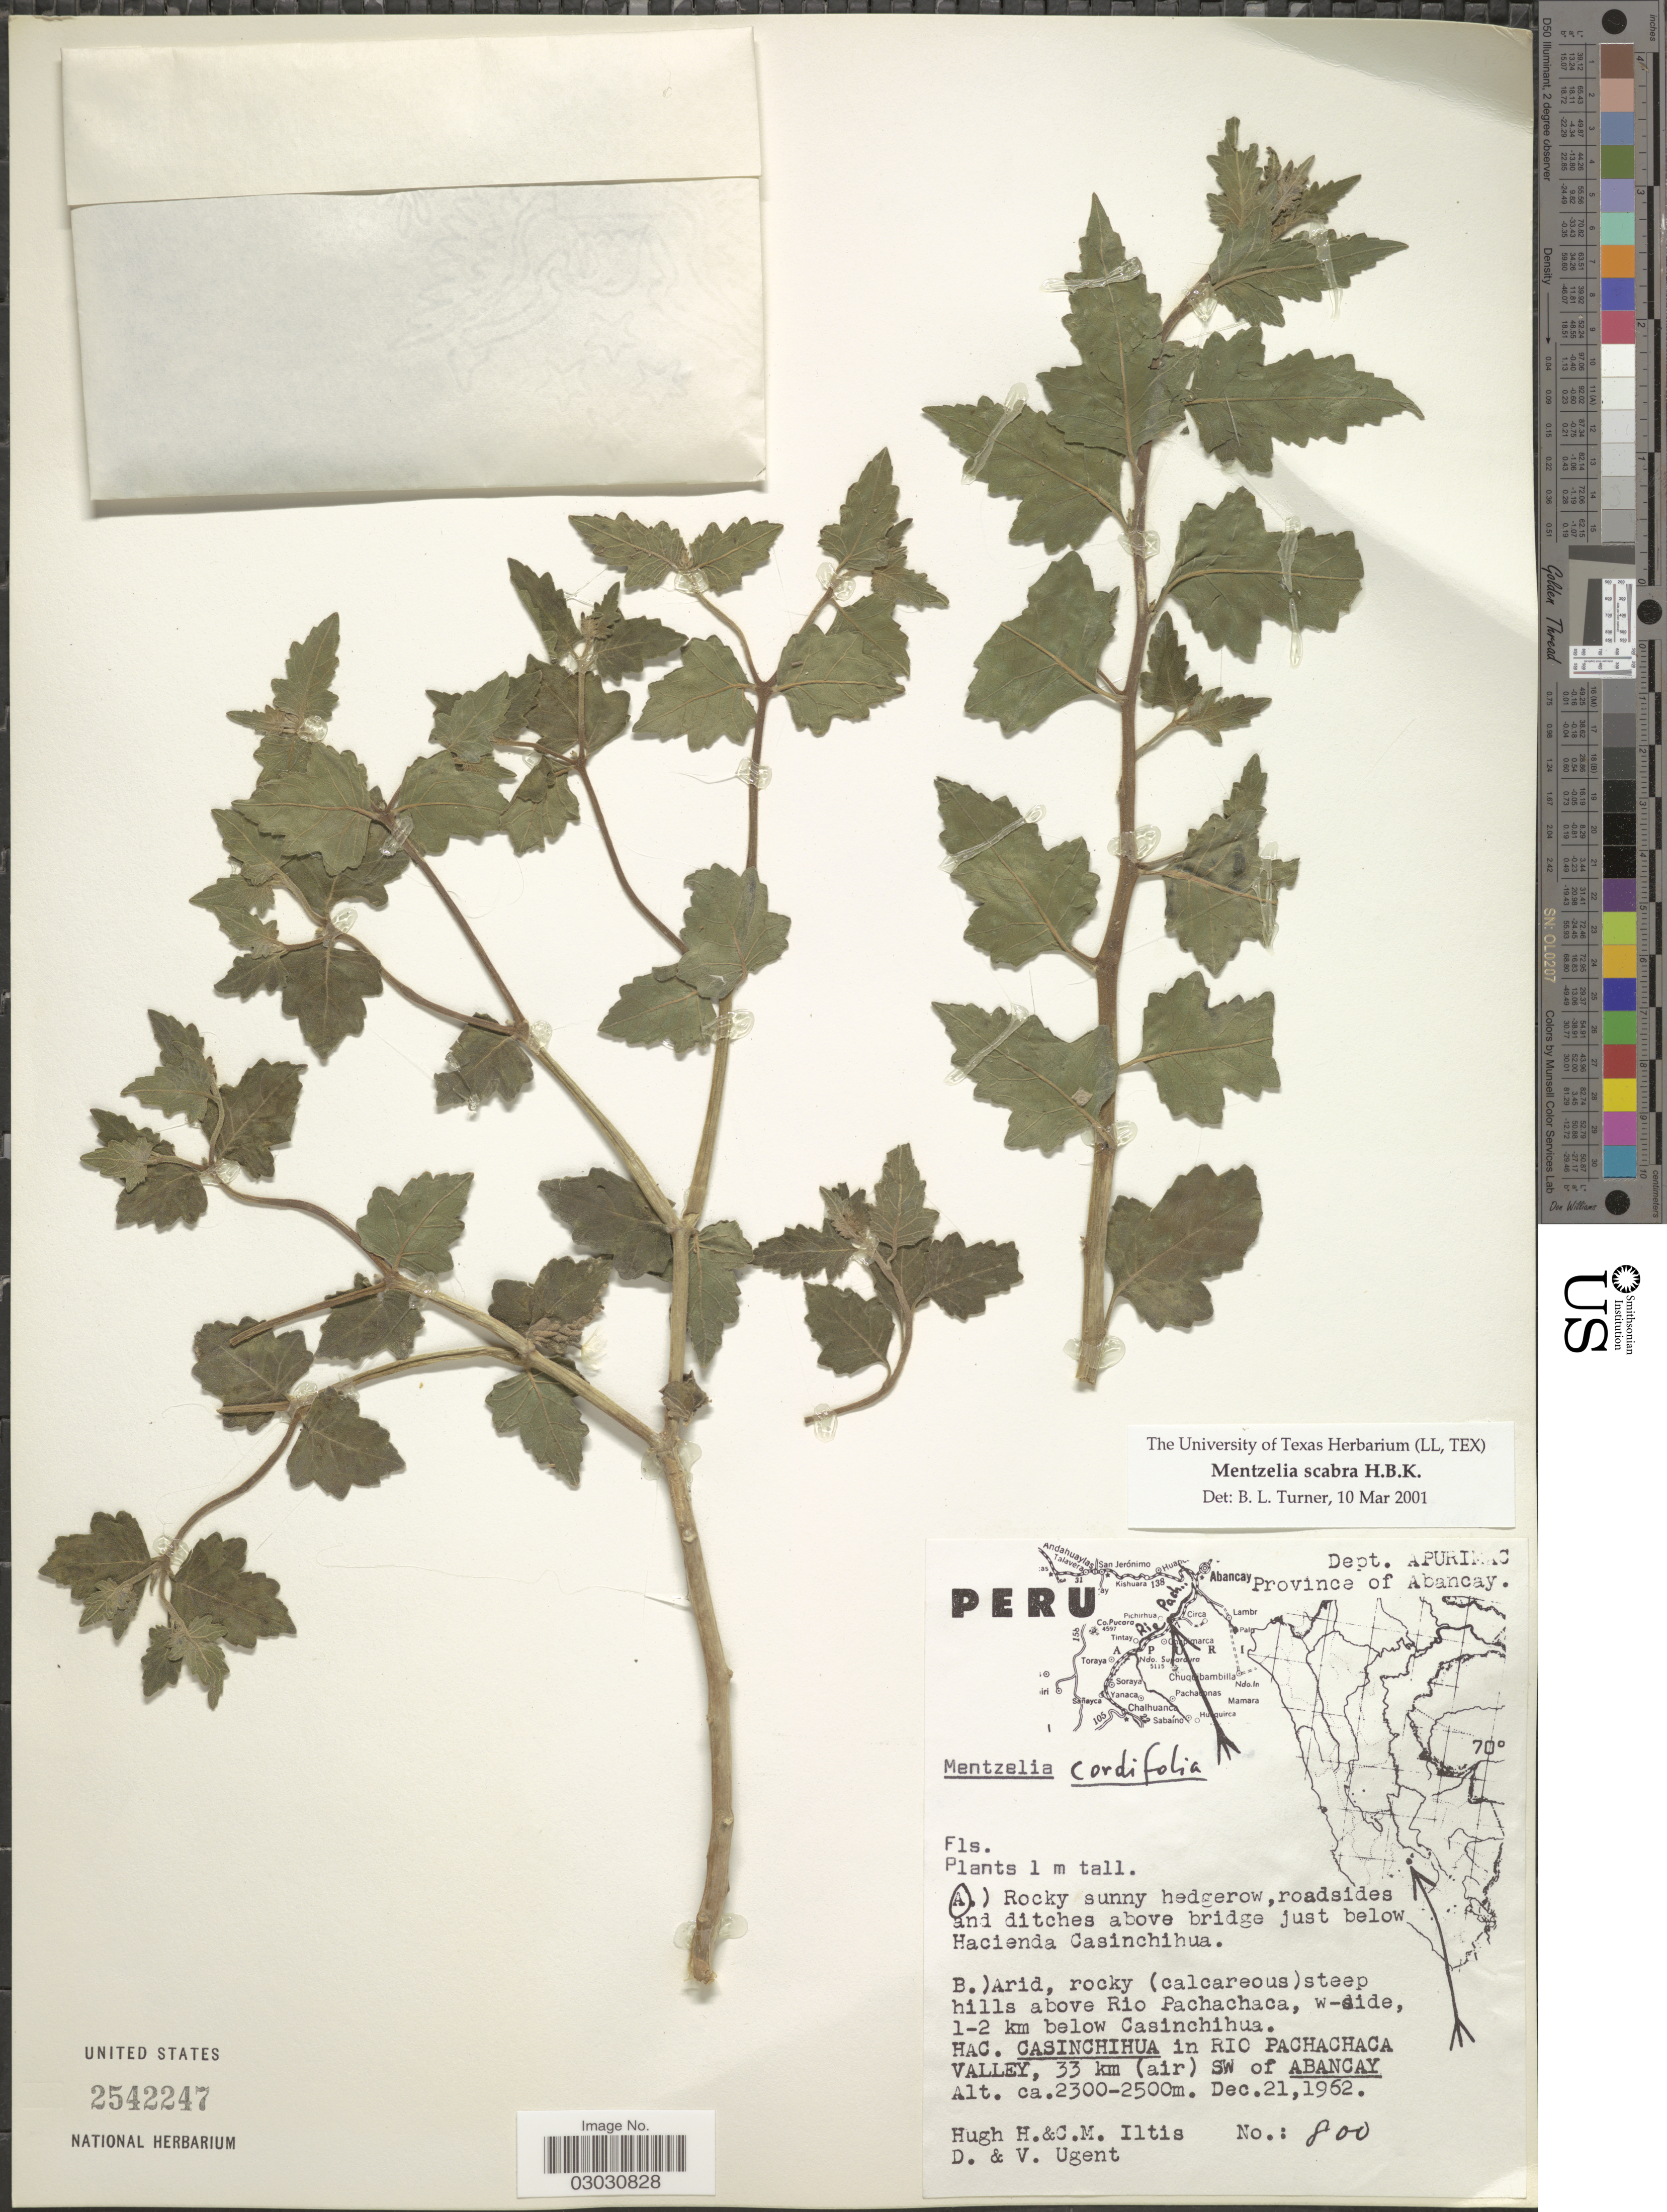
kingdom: Plantae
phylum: Tracheophyta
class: Magnoliopsida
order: Cornales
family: Loasaceae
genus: Mentzelia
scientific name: Mentzelia scabra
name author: Kunth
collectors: H. H. Iltis, C. M Iltis, D. Ugent & V. Ugent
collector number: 800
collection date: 1962-12-21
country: Peru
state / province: Apurímac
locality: Dept. Apurimac. Province of Abancay. Roadsides and ditches above bridge just below Hacienda Casinchihua. Hac. Casinchihua in Rio Pachachaca Valley, 33 km (air) SW of Abancay.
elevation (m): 2300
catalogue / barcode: US 2542247